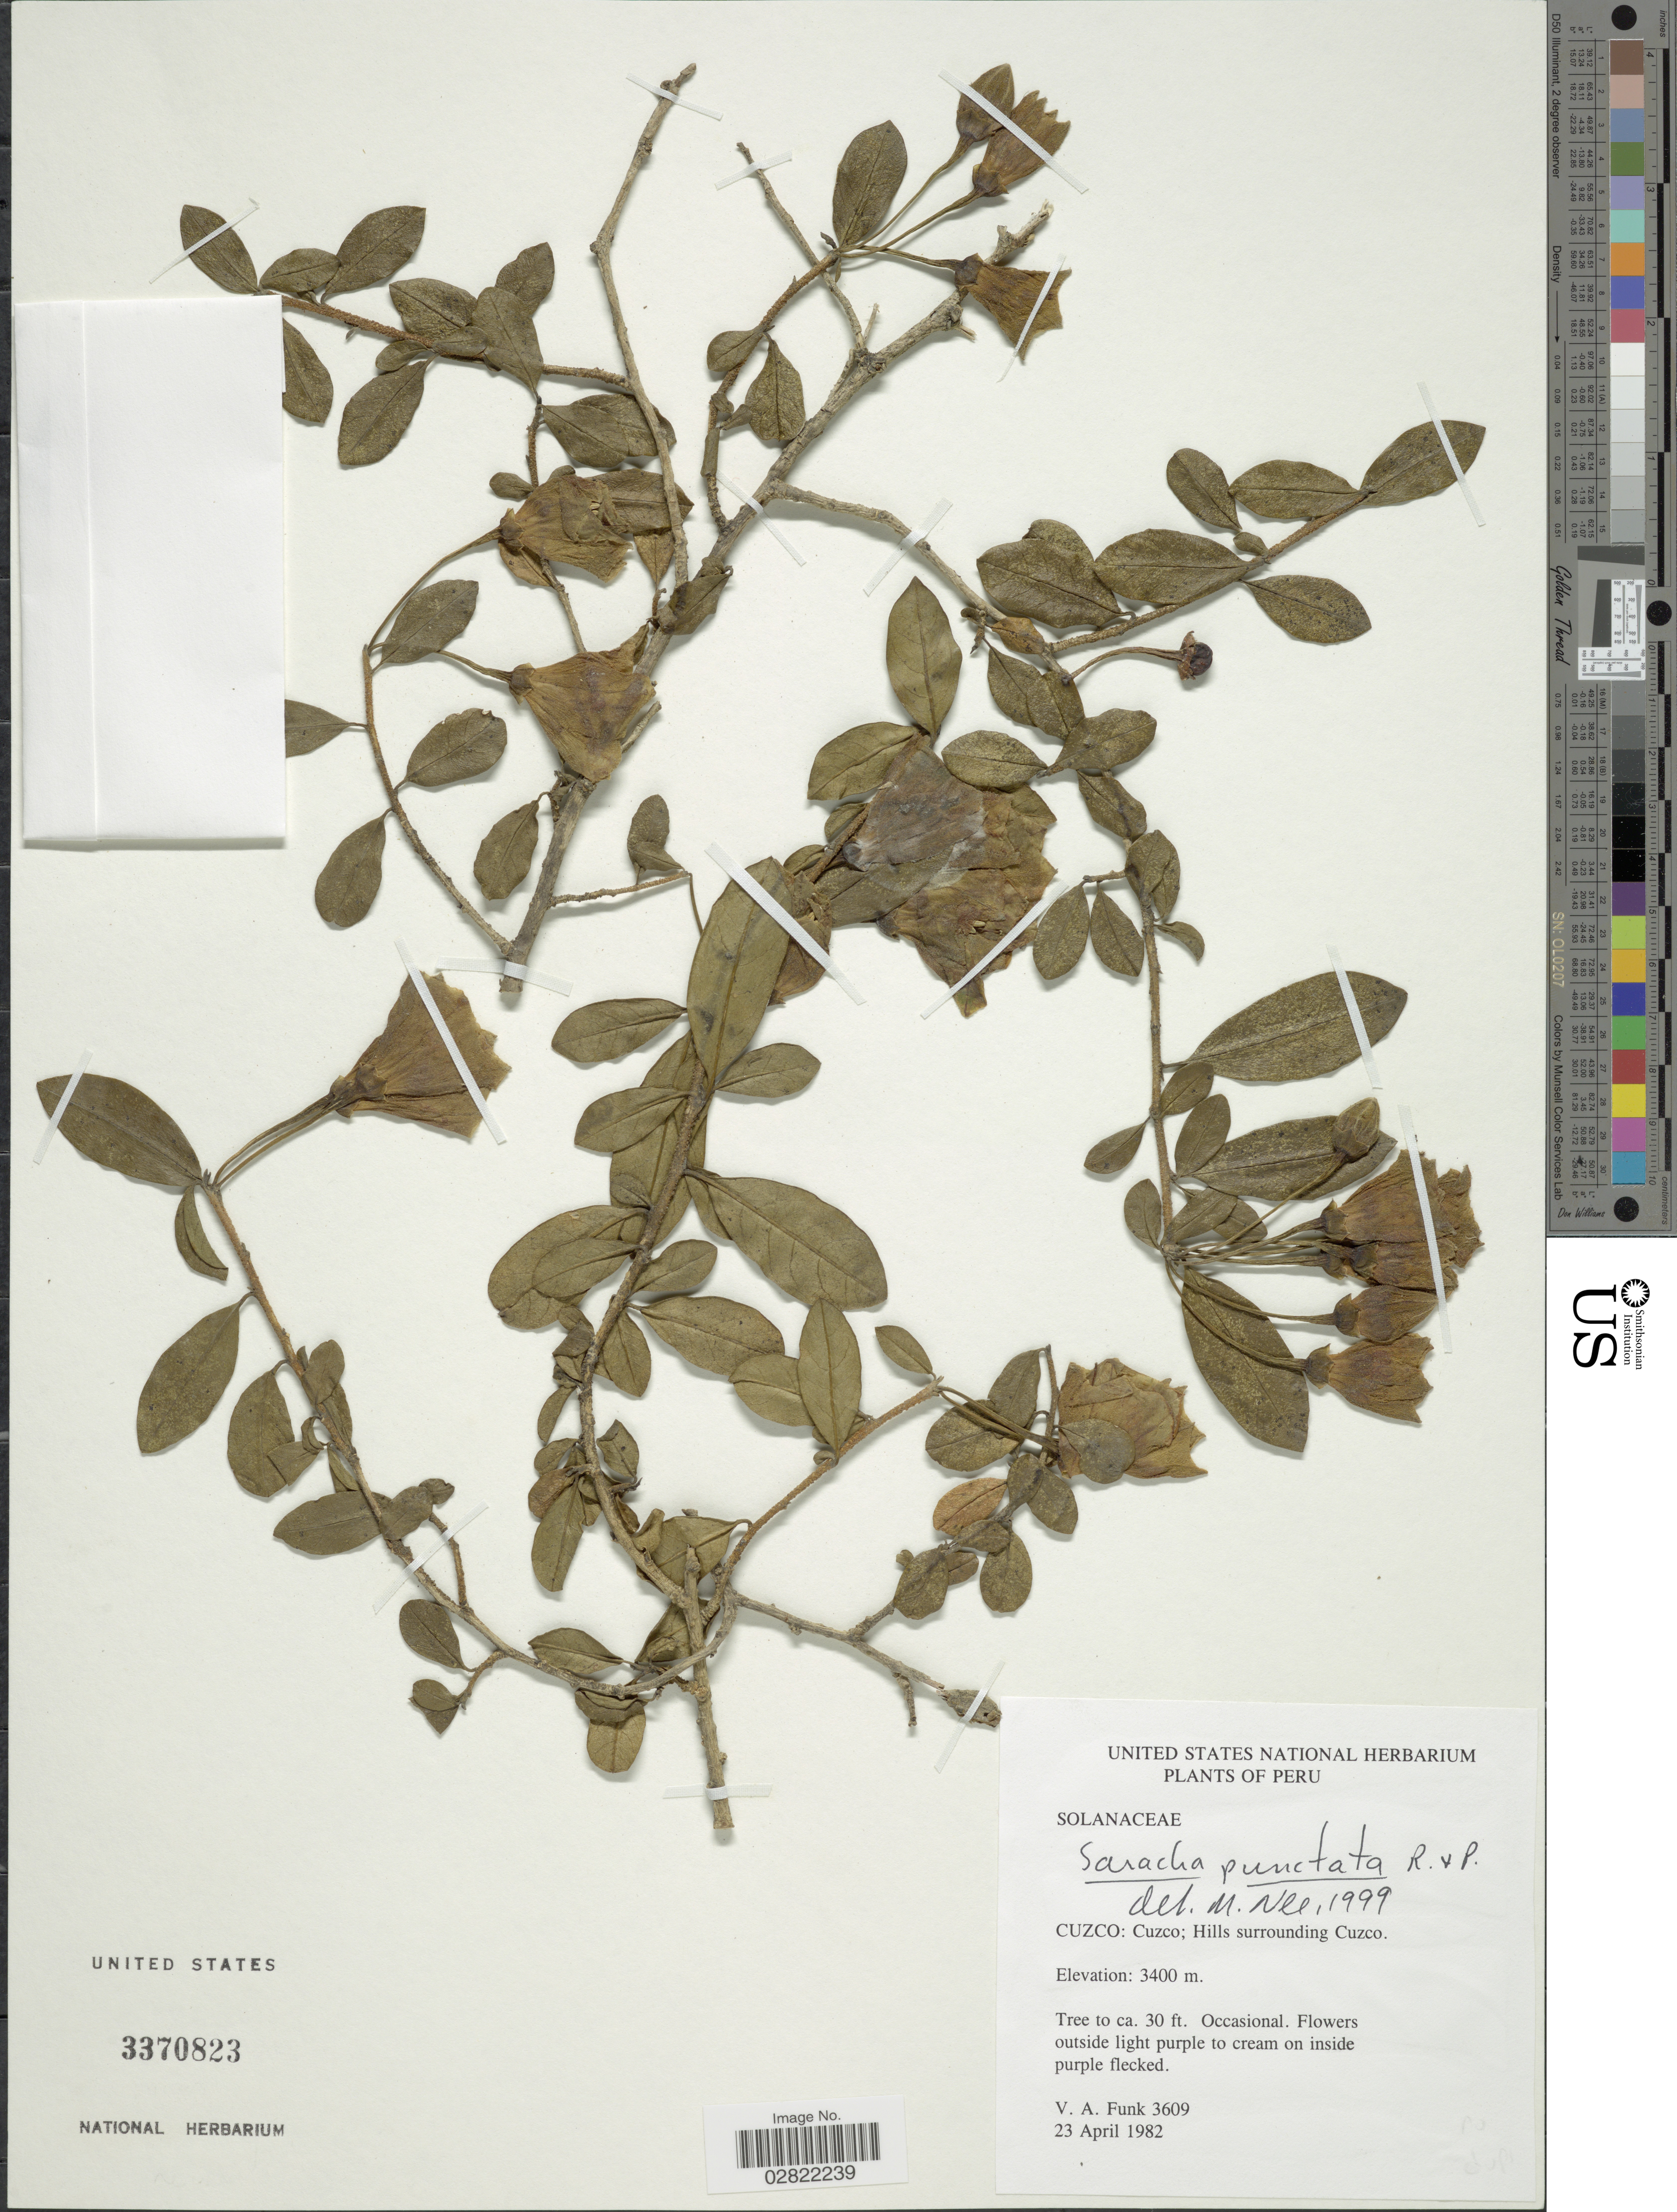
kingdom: Plantae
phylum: Tracheophyta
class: Magnoliopsida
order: Solanales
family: Solanaceae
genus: Saracha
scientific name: Saracha punctata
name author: Ruiz & Pav.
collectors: V. Funk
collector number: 3609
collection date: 1982-04-23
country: Peru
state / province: Cusco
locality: Cuzco; Hills surrounding Cuzco.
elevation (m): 3400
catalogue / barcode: US 3370823